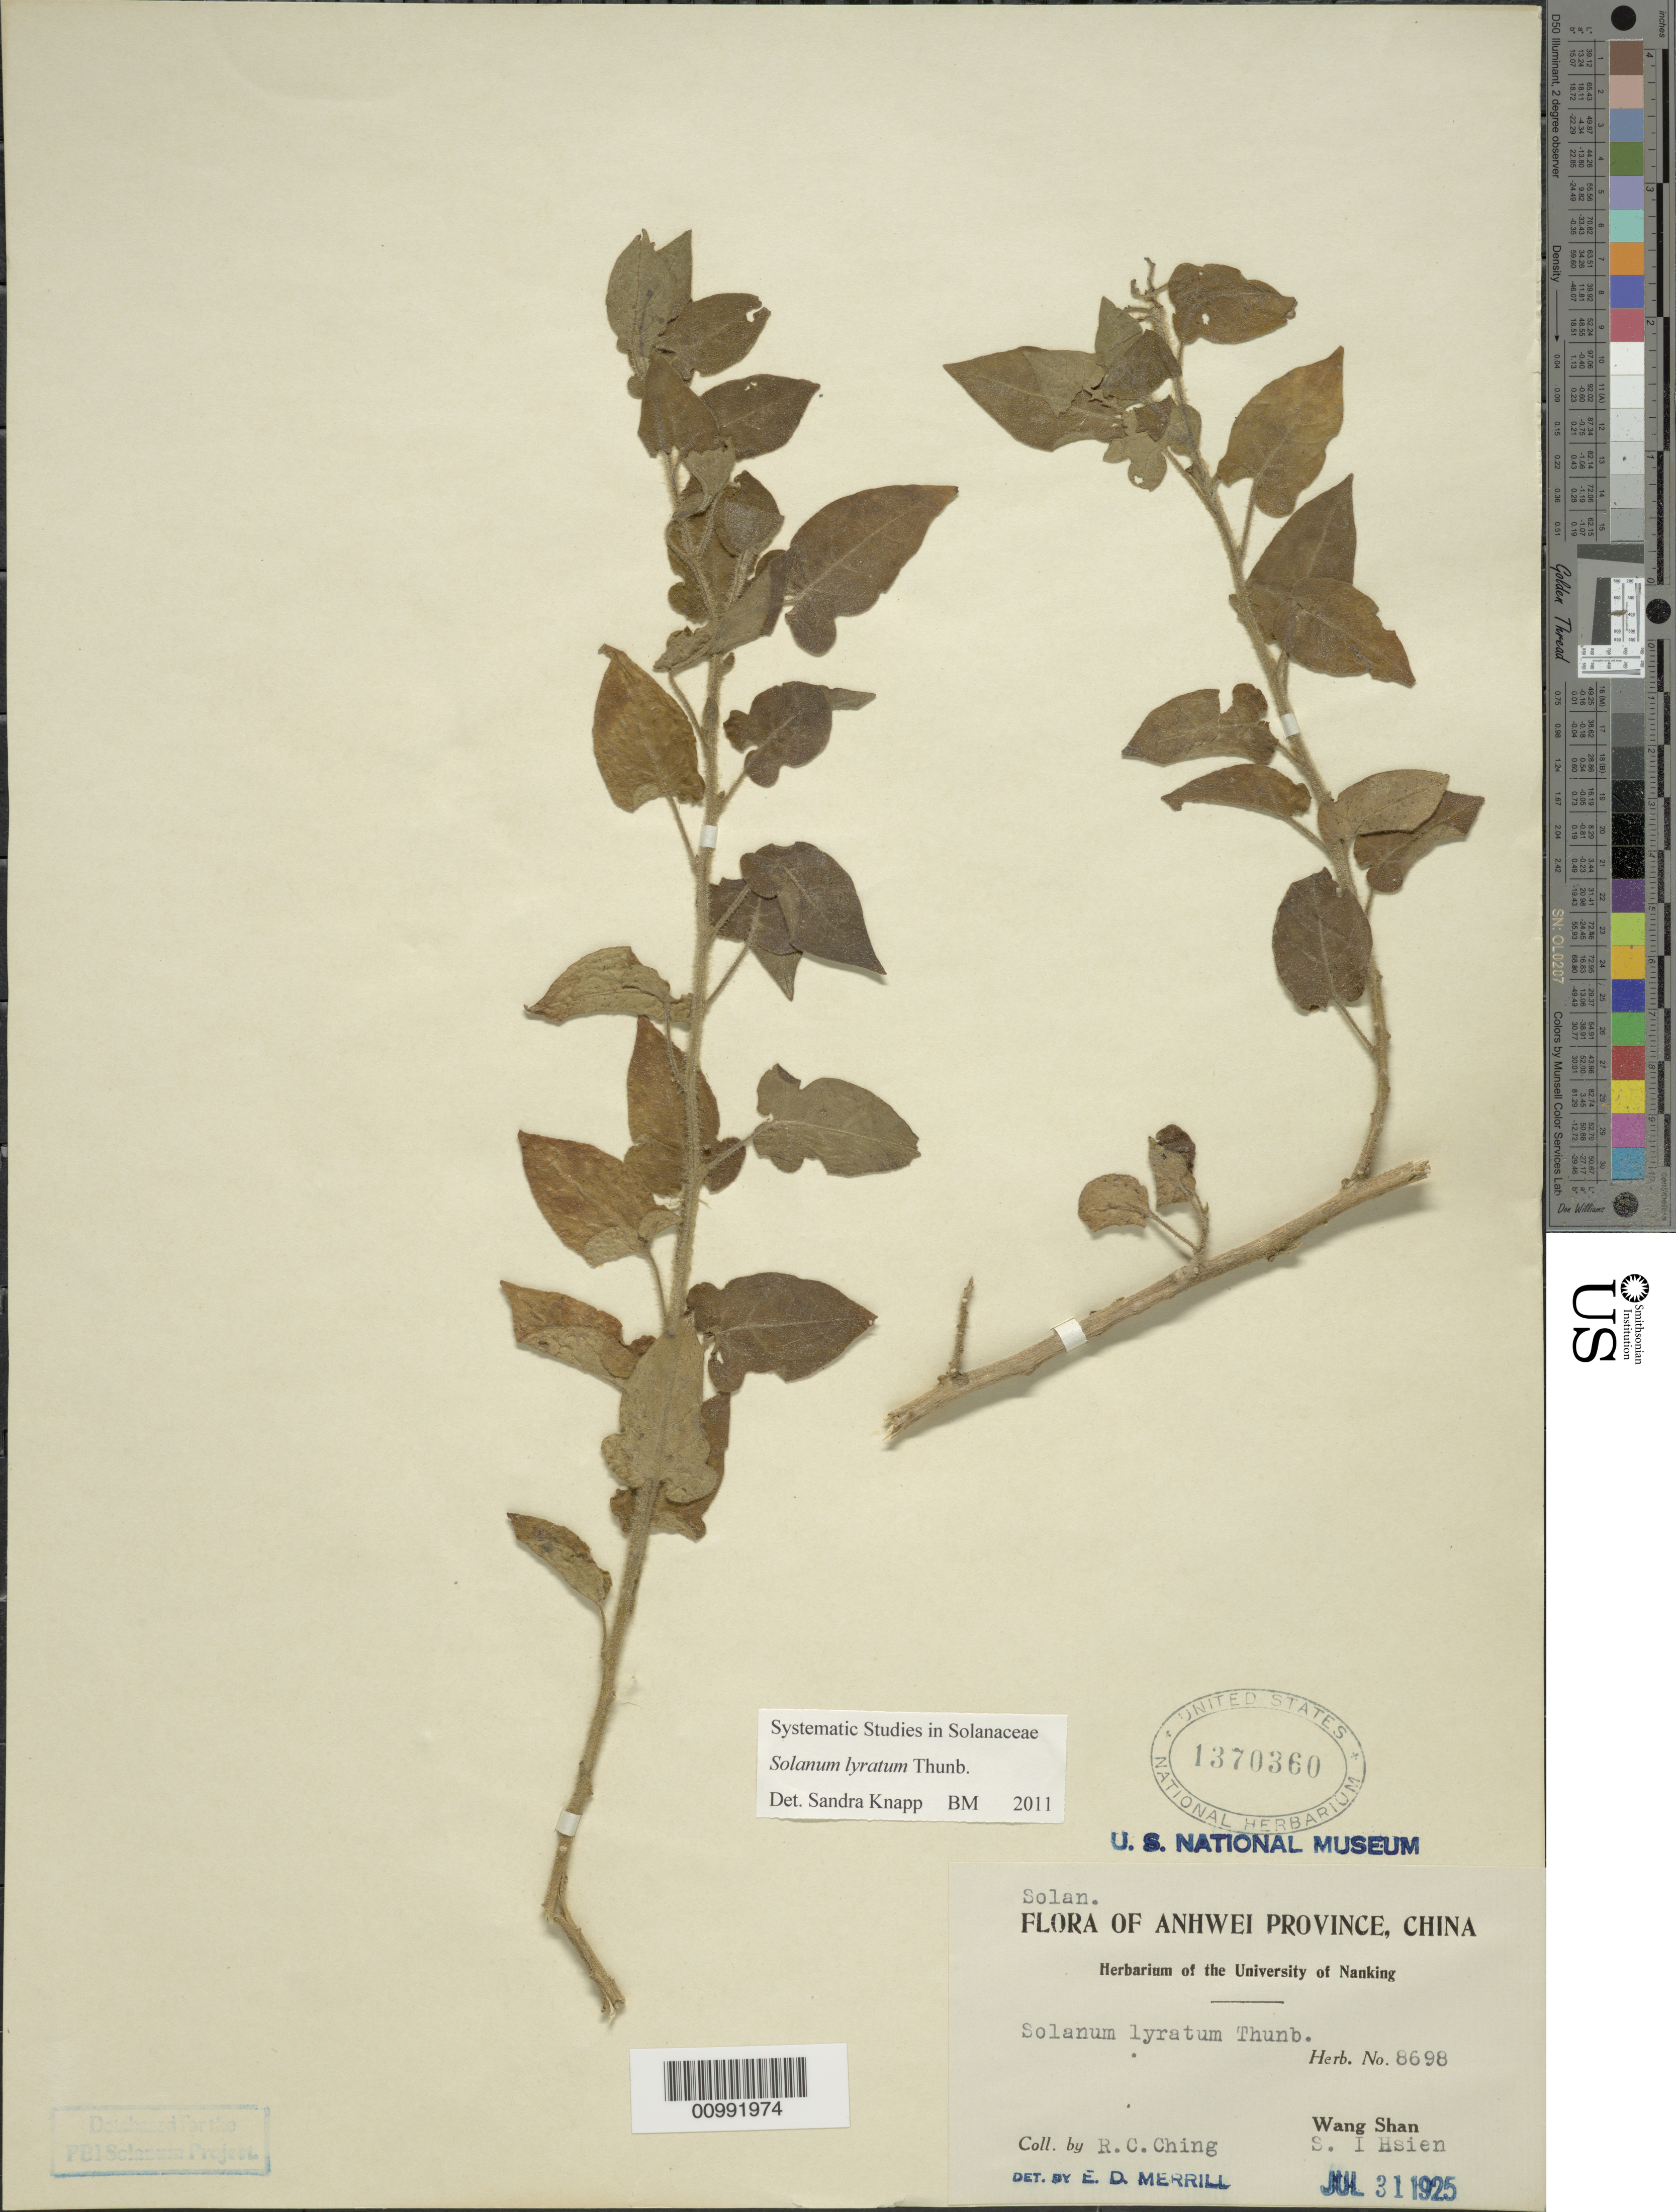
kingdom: Plantae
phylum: Tracheophyta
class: Magnoliopsida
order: Solanales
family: Solanaceae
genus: Solanum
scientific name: Solanum lyratum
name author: Thunb.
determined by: Knapp, S. D.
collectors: R. C. Ching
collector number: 8698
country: China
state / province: Anhui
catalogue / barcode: US 1370360